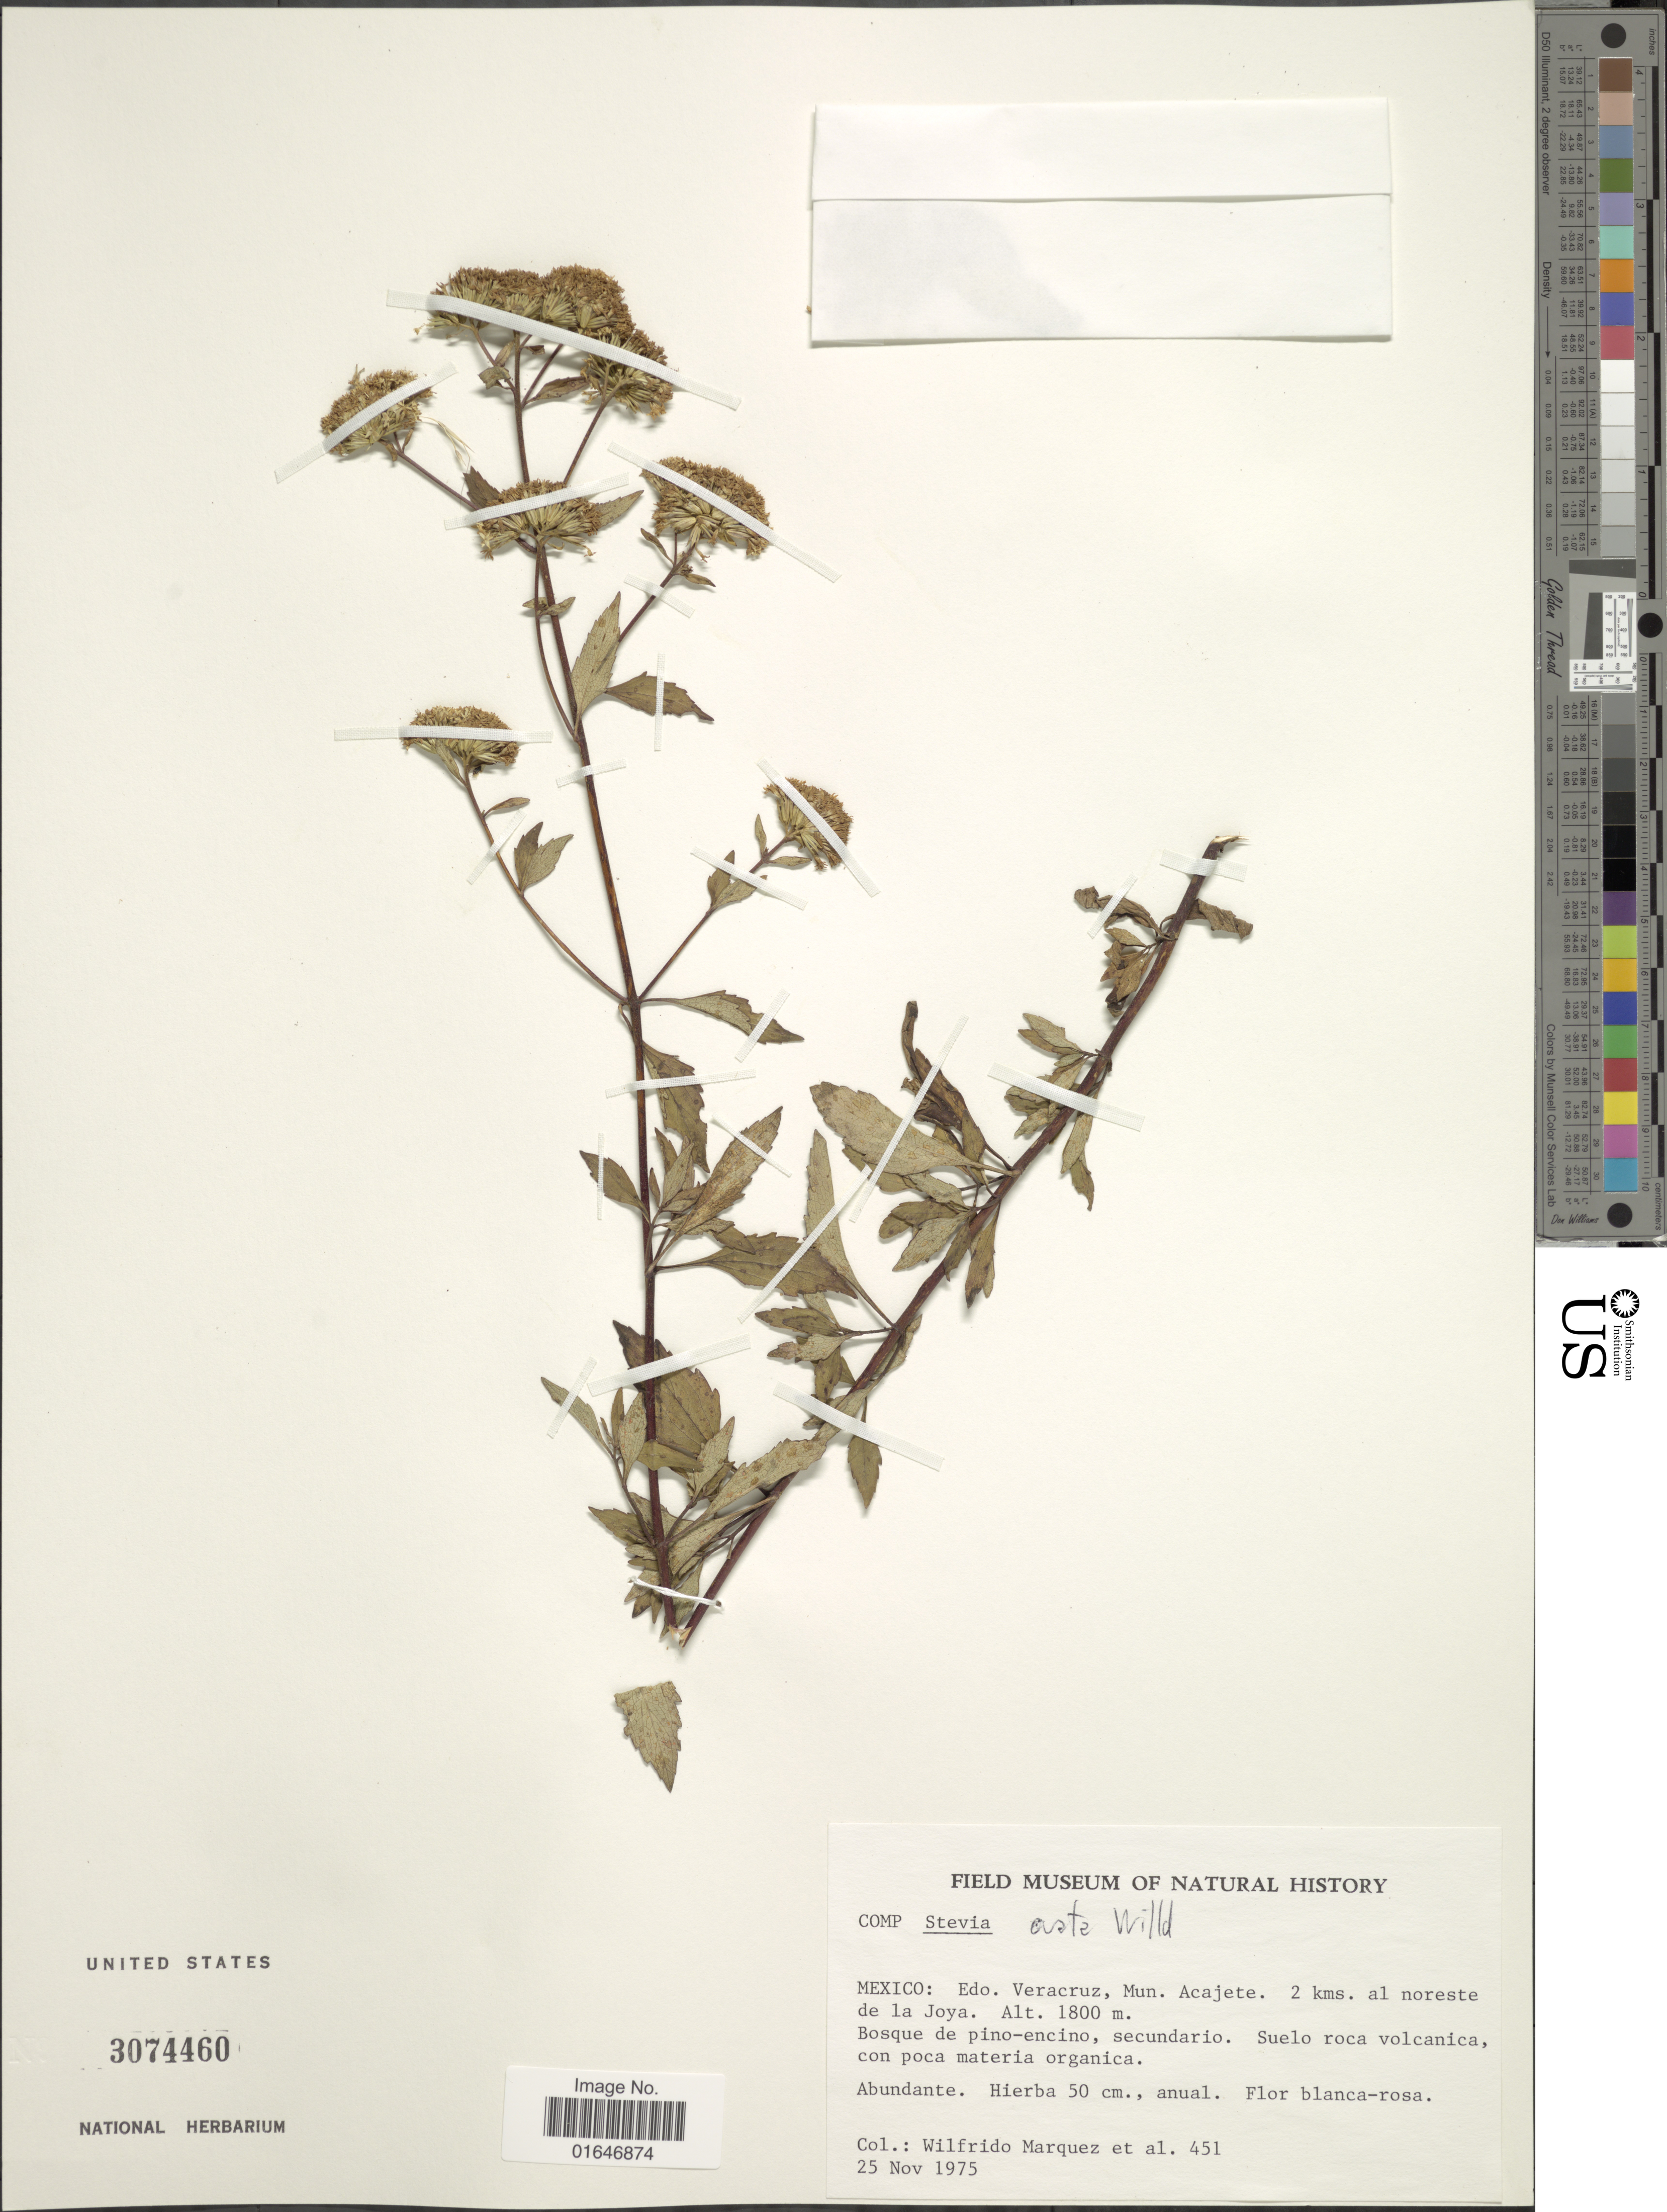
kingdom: Plantae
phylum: Tracheophyta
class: Magnoliopsida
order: Asterales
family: Asteraceae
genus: Stevia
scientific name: Stevia ovata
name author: Willd.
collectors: W. Marquez & et al.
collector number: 451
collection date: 1975-11-25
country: Mexico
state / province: Veracruz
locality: Edo. Veracruz, Mun. Acajete, 2 kms. al noreste de la Joya.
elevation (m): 1800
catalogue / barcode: US 3074460